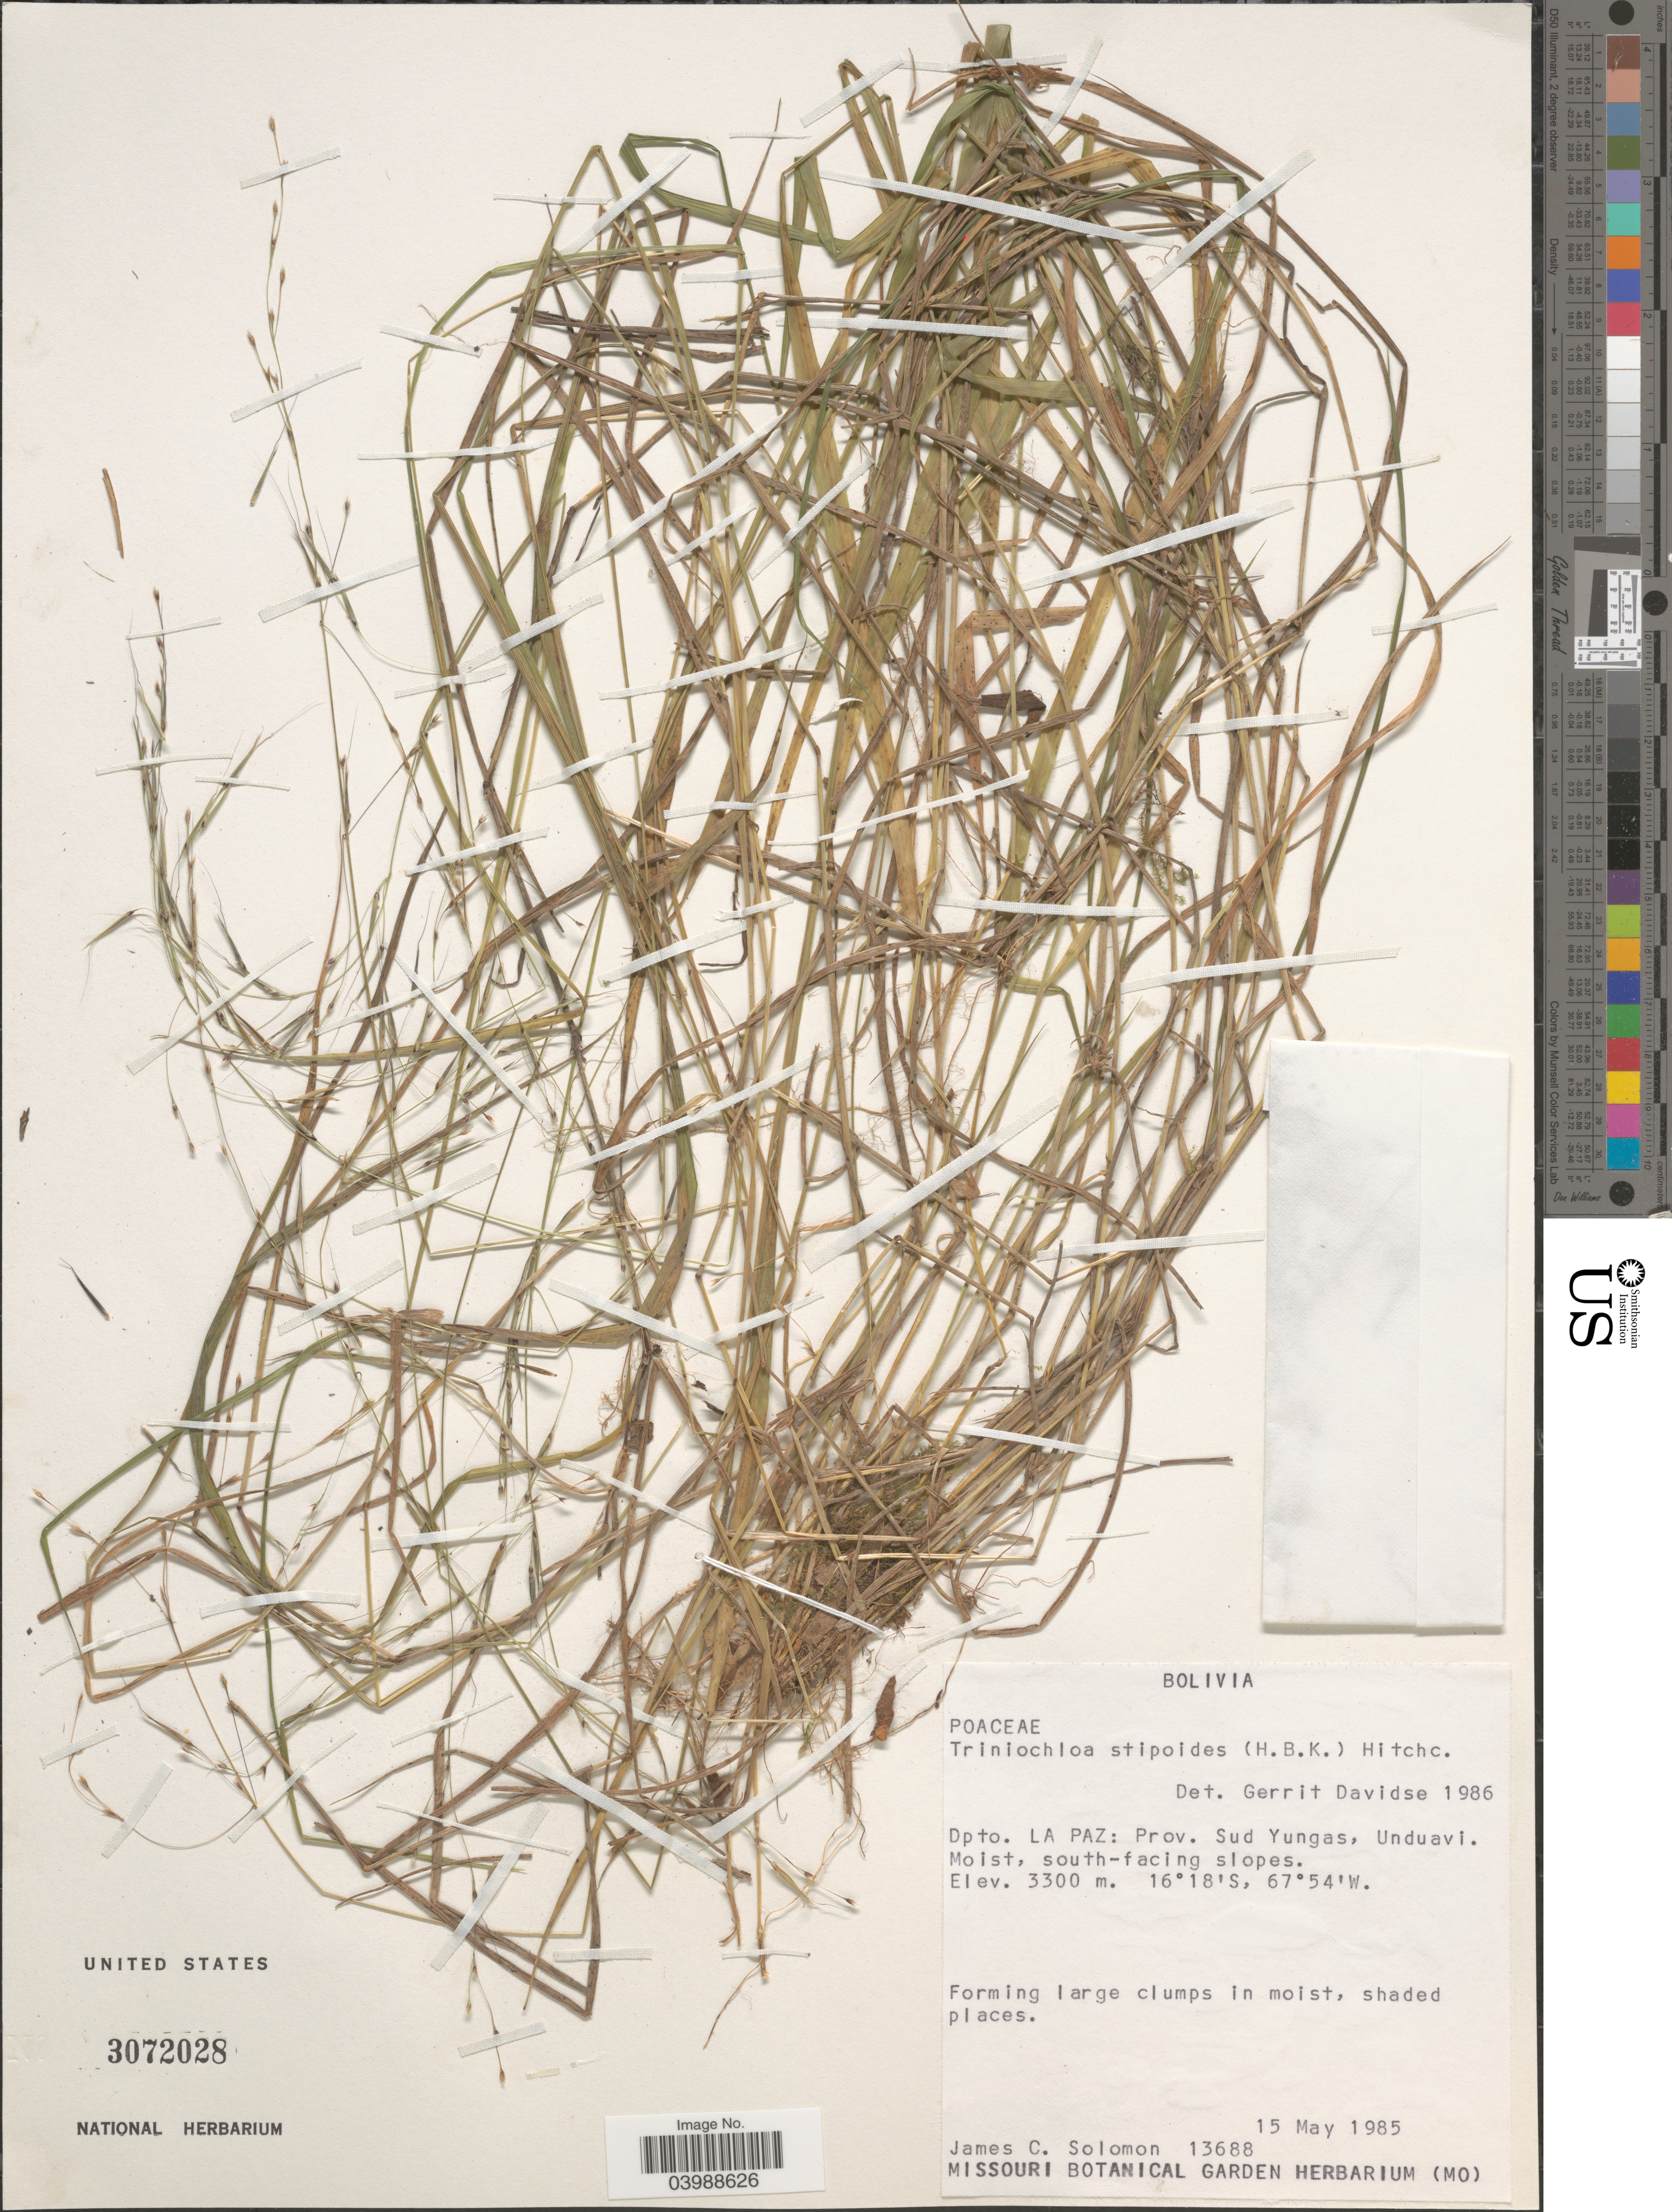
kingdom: Plantae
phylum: Tracheophyta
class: Liliopsida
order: Poales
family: Poaceae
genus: Triniochloa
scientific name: Triniochloa stipoides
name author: (Kunth) Hitchc.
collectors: J. C. Solomon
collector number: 13688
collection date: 1985-05-15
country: Bolivia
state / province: La Paz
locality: Dpto. La Paz: Prov. Sud Yungas, Unduavi. South-facing slopes.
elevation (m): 3300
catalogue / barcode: US 3072028